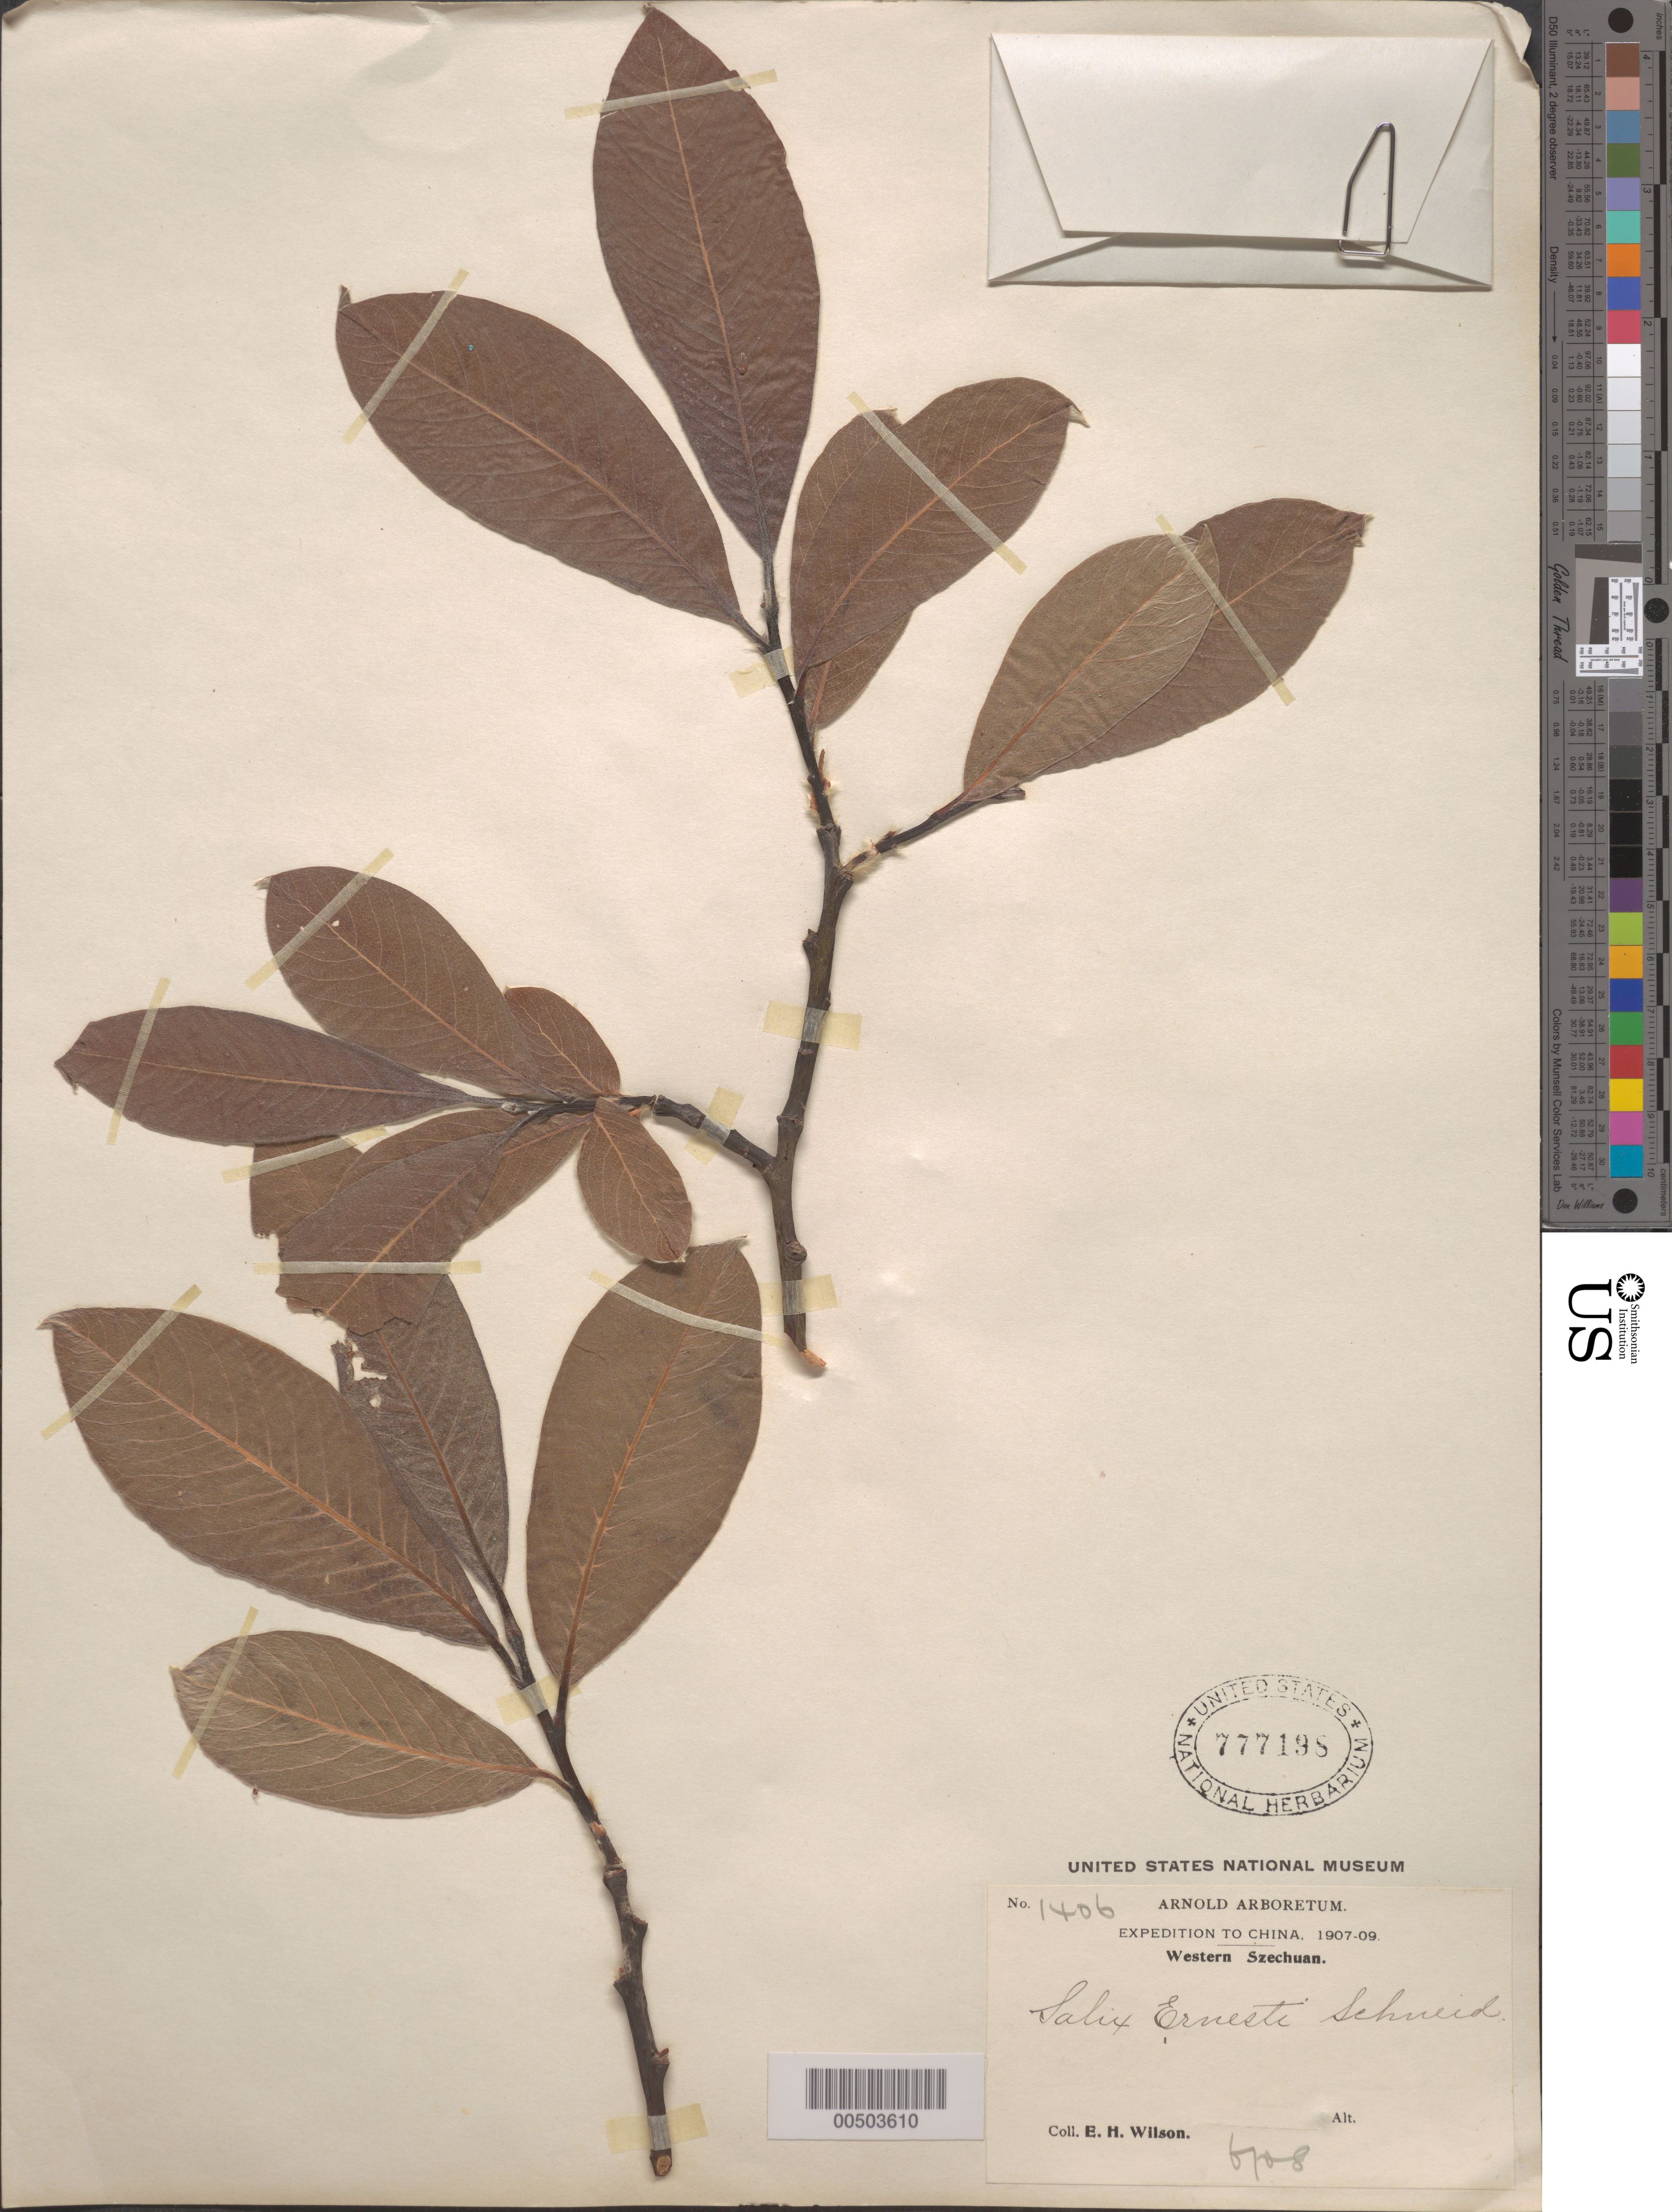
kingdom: Plantae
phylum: Tracheophyta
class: Magnoliopsida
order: Malpighiales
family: Salicaceae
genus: Salix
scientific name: Salix ernestii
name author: C.K. Schneid. in Sarg.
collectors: E. H. Wilson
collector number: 1406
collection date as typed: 1907 to -- --- 1909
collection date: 1907/1909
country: China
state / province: Sichuan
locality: Western Szechuan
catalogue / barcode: US 777198